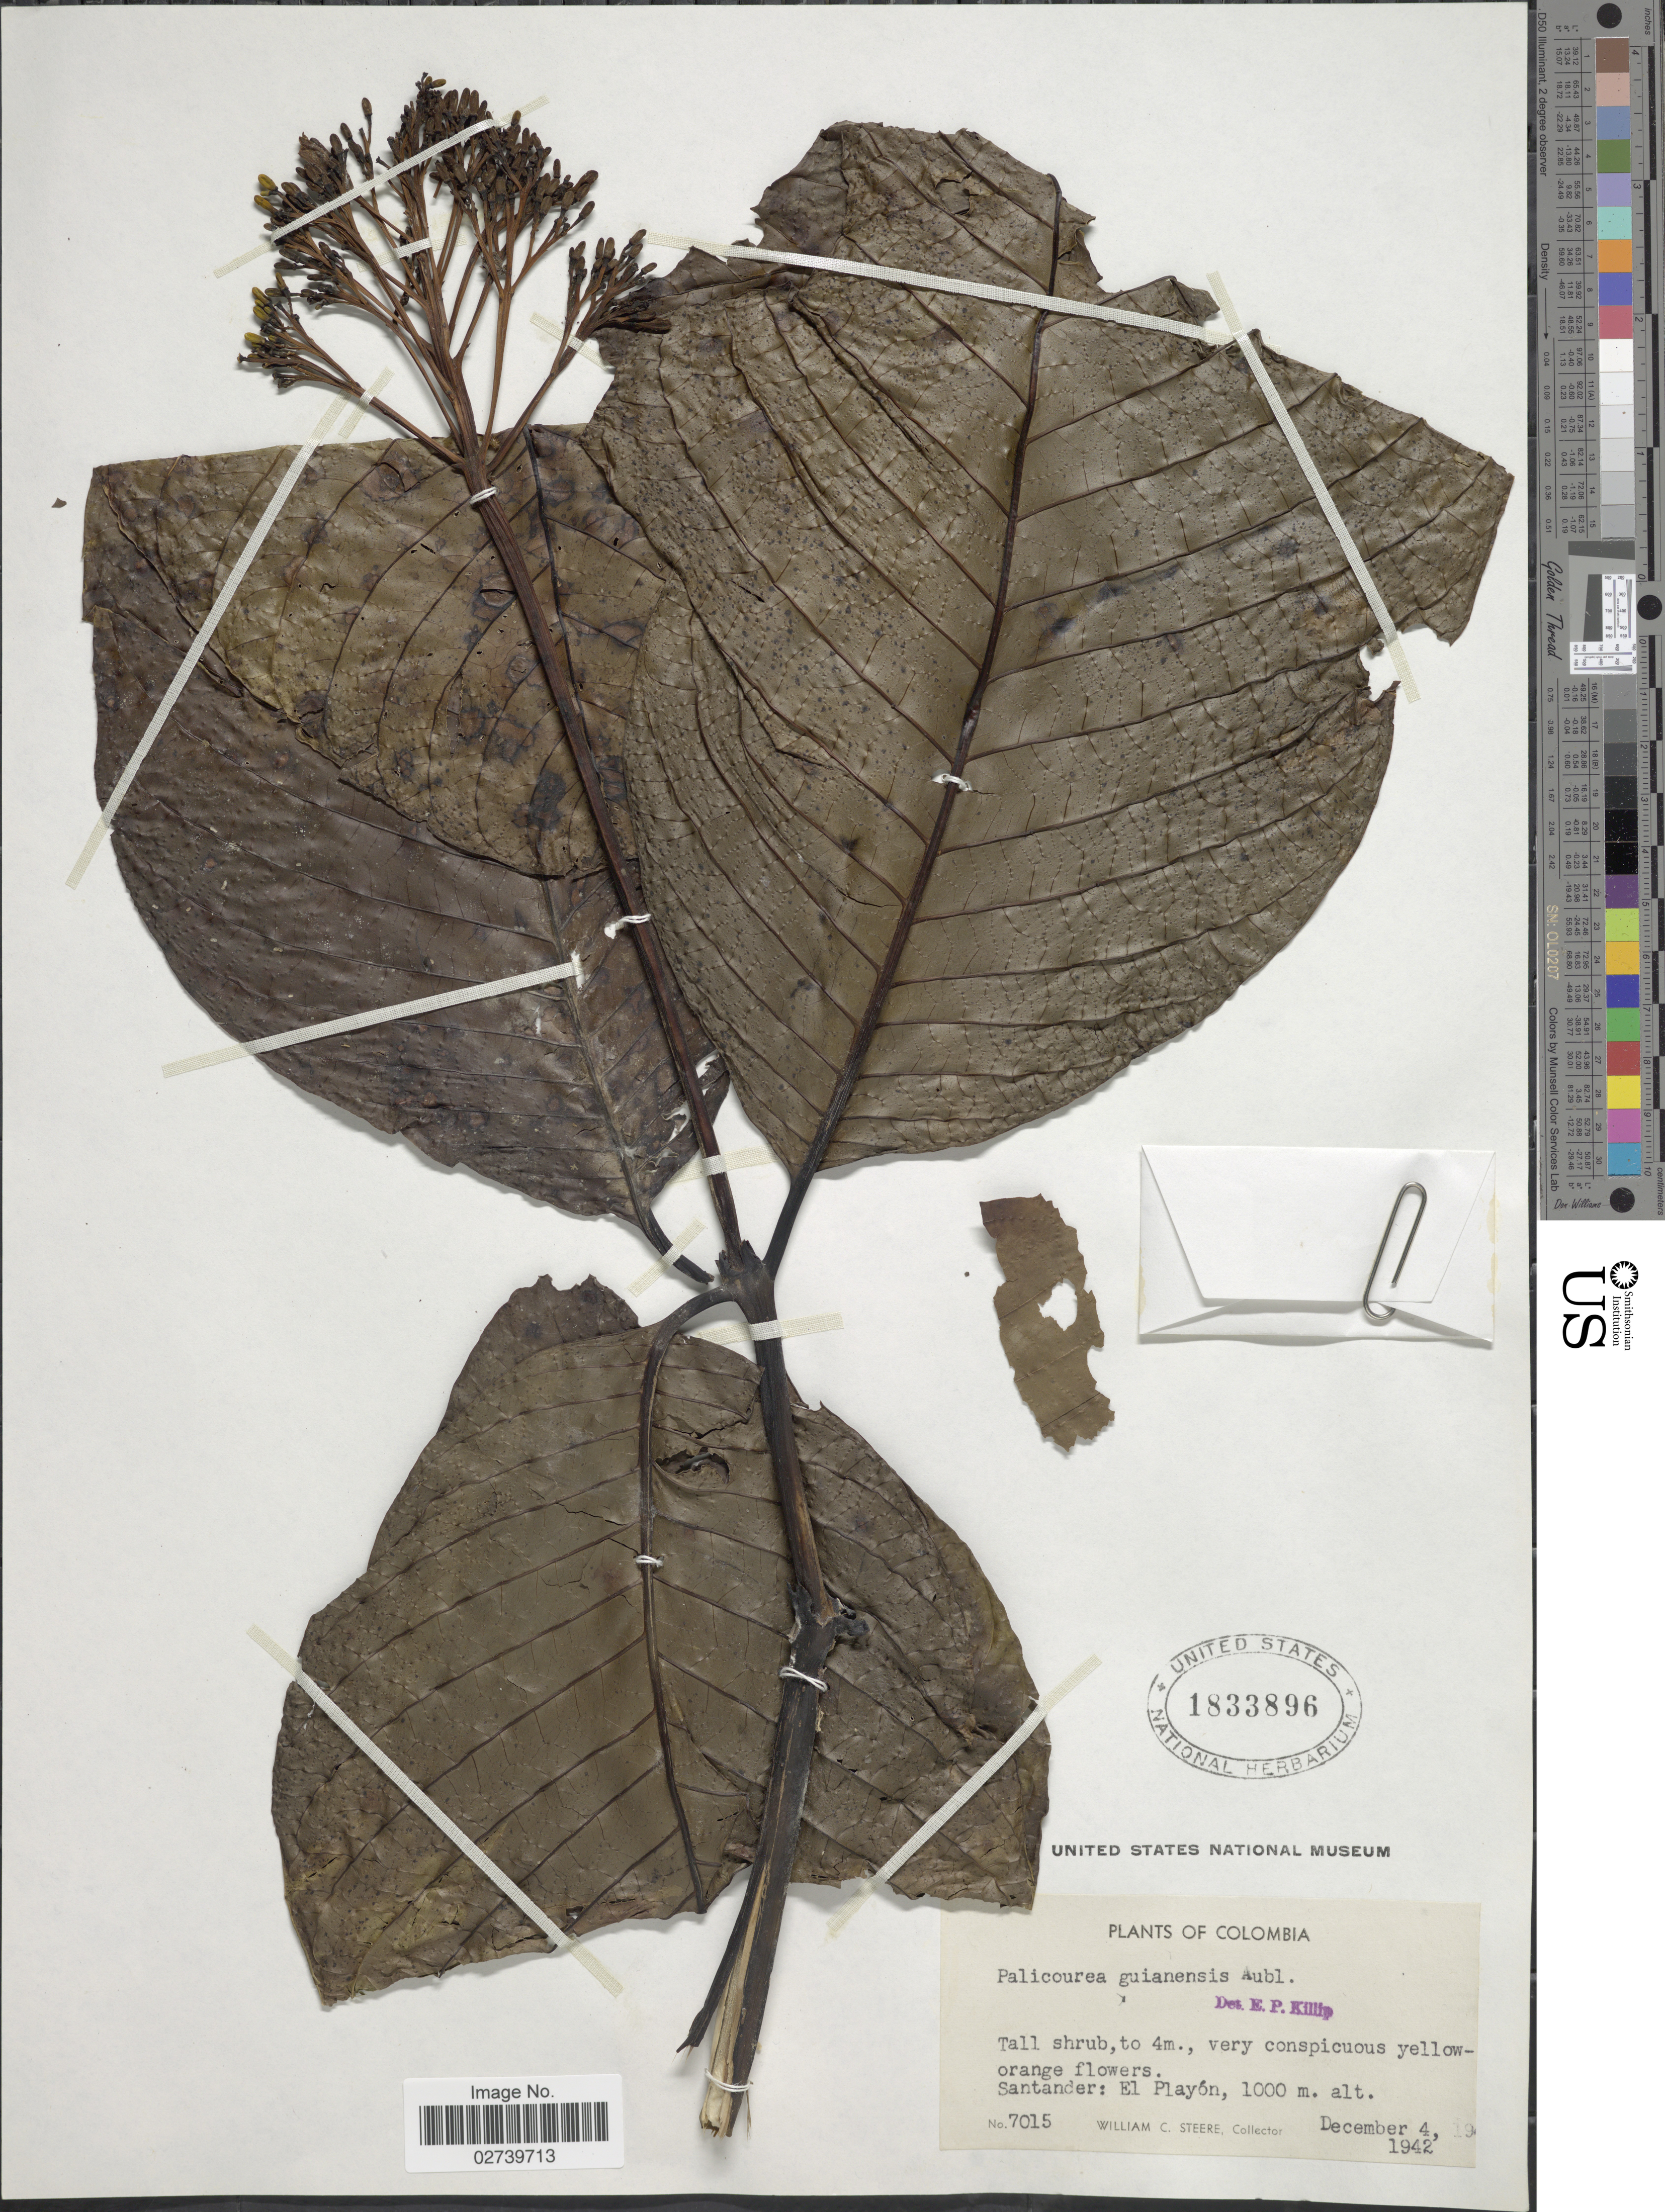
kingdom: Plantae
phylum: Tracheophyta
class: Magnoliopsida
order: Gentianales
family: Rubiaceae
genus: Palicourea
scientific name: Palicourea guianensis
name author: Aubl.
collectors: W. C. Steere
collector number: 7015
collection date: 1942-12-04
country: Colombia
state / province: Santander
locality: El Playón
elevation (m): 1000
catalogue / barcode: US 1833896